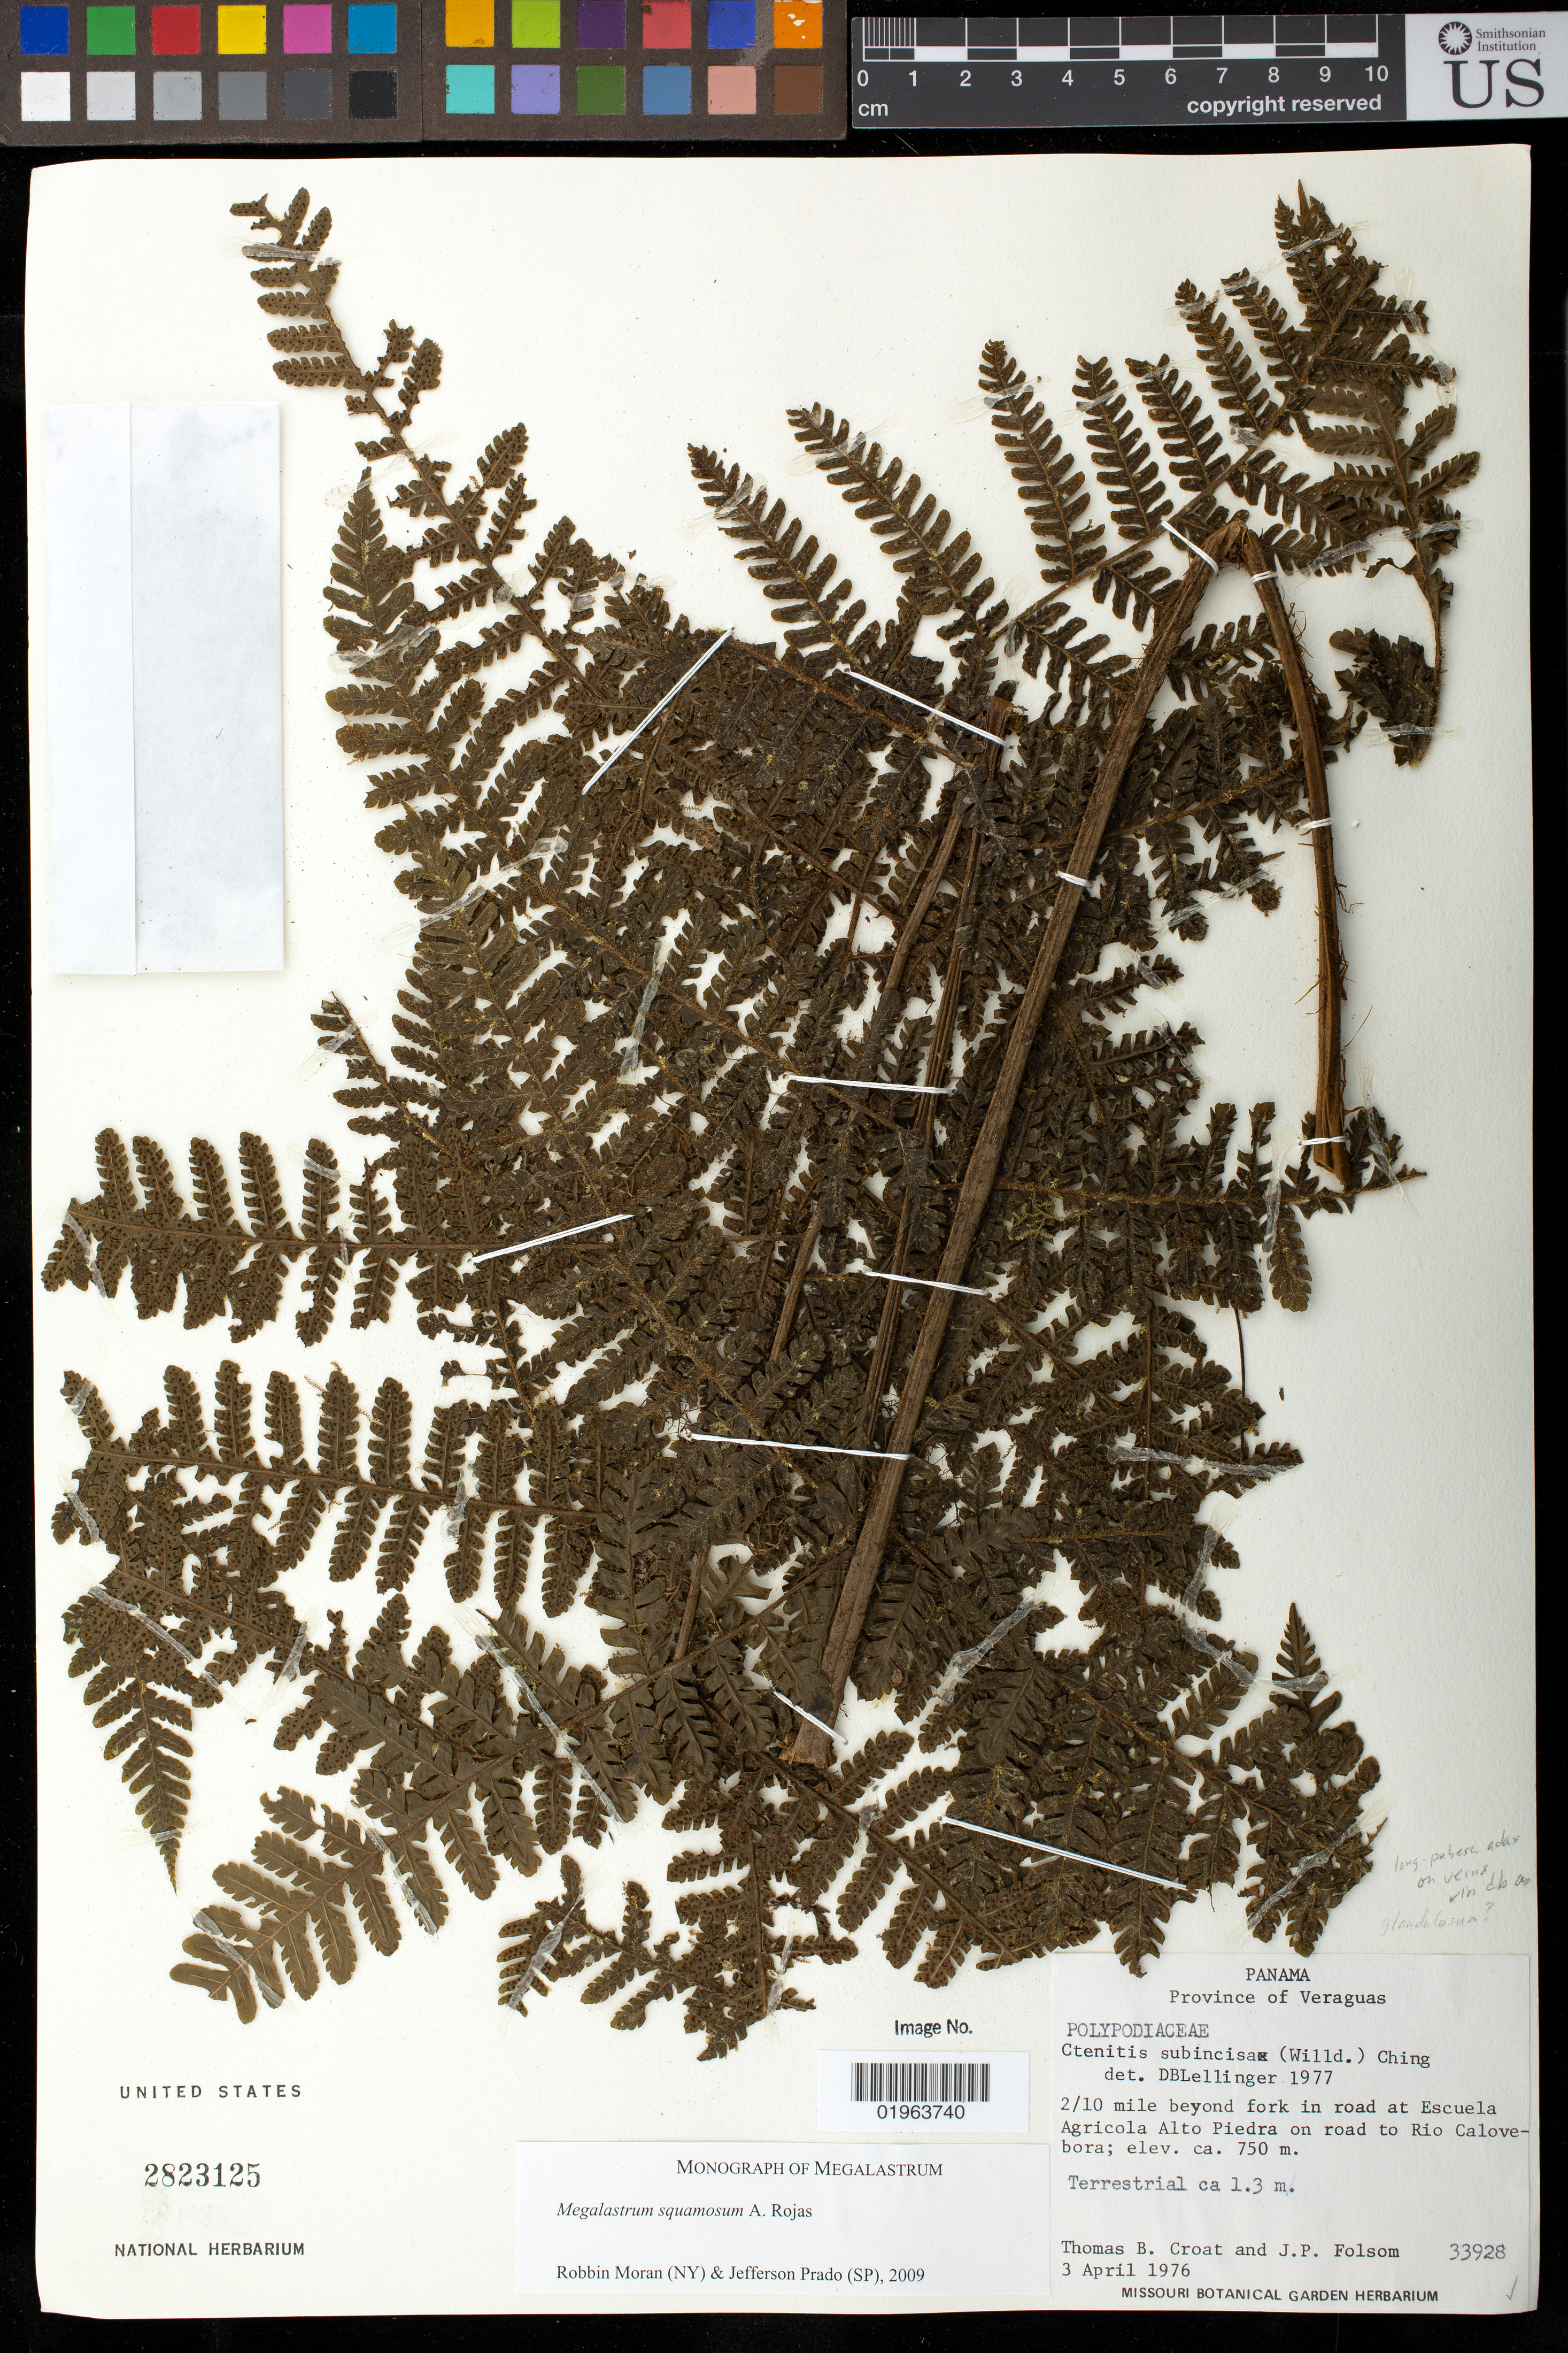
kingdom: Plantae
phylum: Tracheophyta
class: Polypodiopsida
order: Polypodiales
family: Dryopteridaceae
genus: Megalastrum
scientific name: Megalastrum squamosum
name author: A. Rojas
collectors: T. B. Croat & J. P. Folsom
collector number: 33928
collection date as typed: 03 Apr 1976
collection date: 1976-04-03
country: Panama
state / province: Veraguas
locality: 2/10 mi beyond fork in road at Escuela Agricola Alto Piedra on road to Rio Calovebora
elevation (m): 750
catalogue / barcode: US 2823125